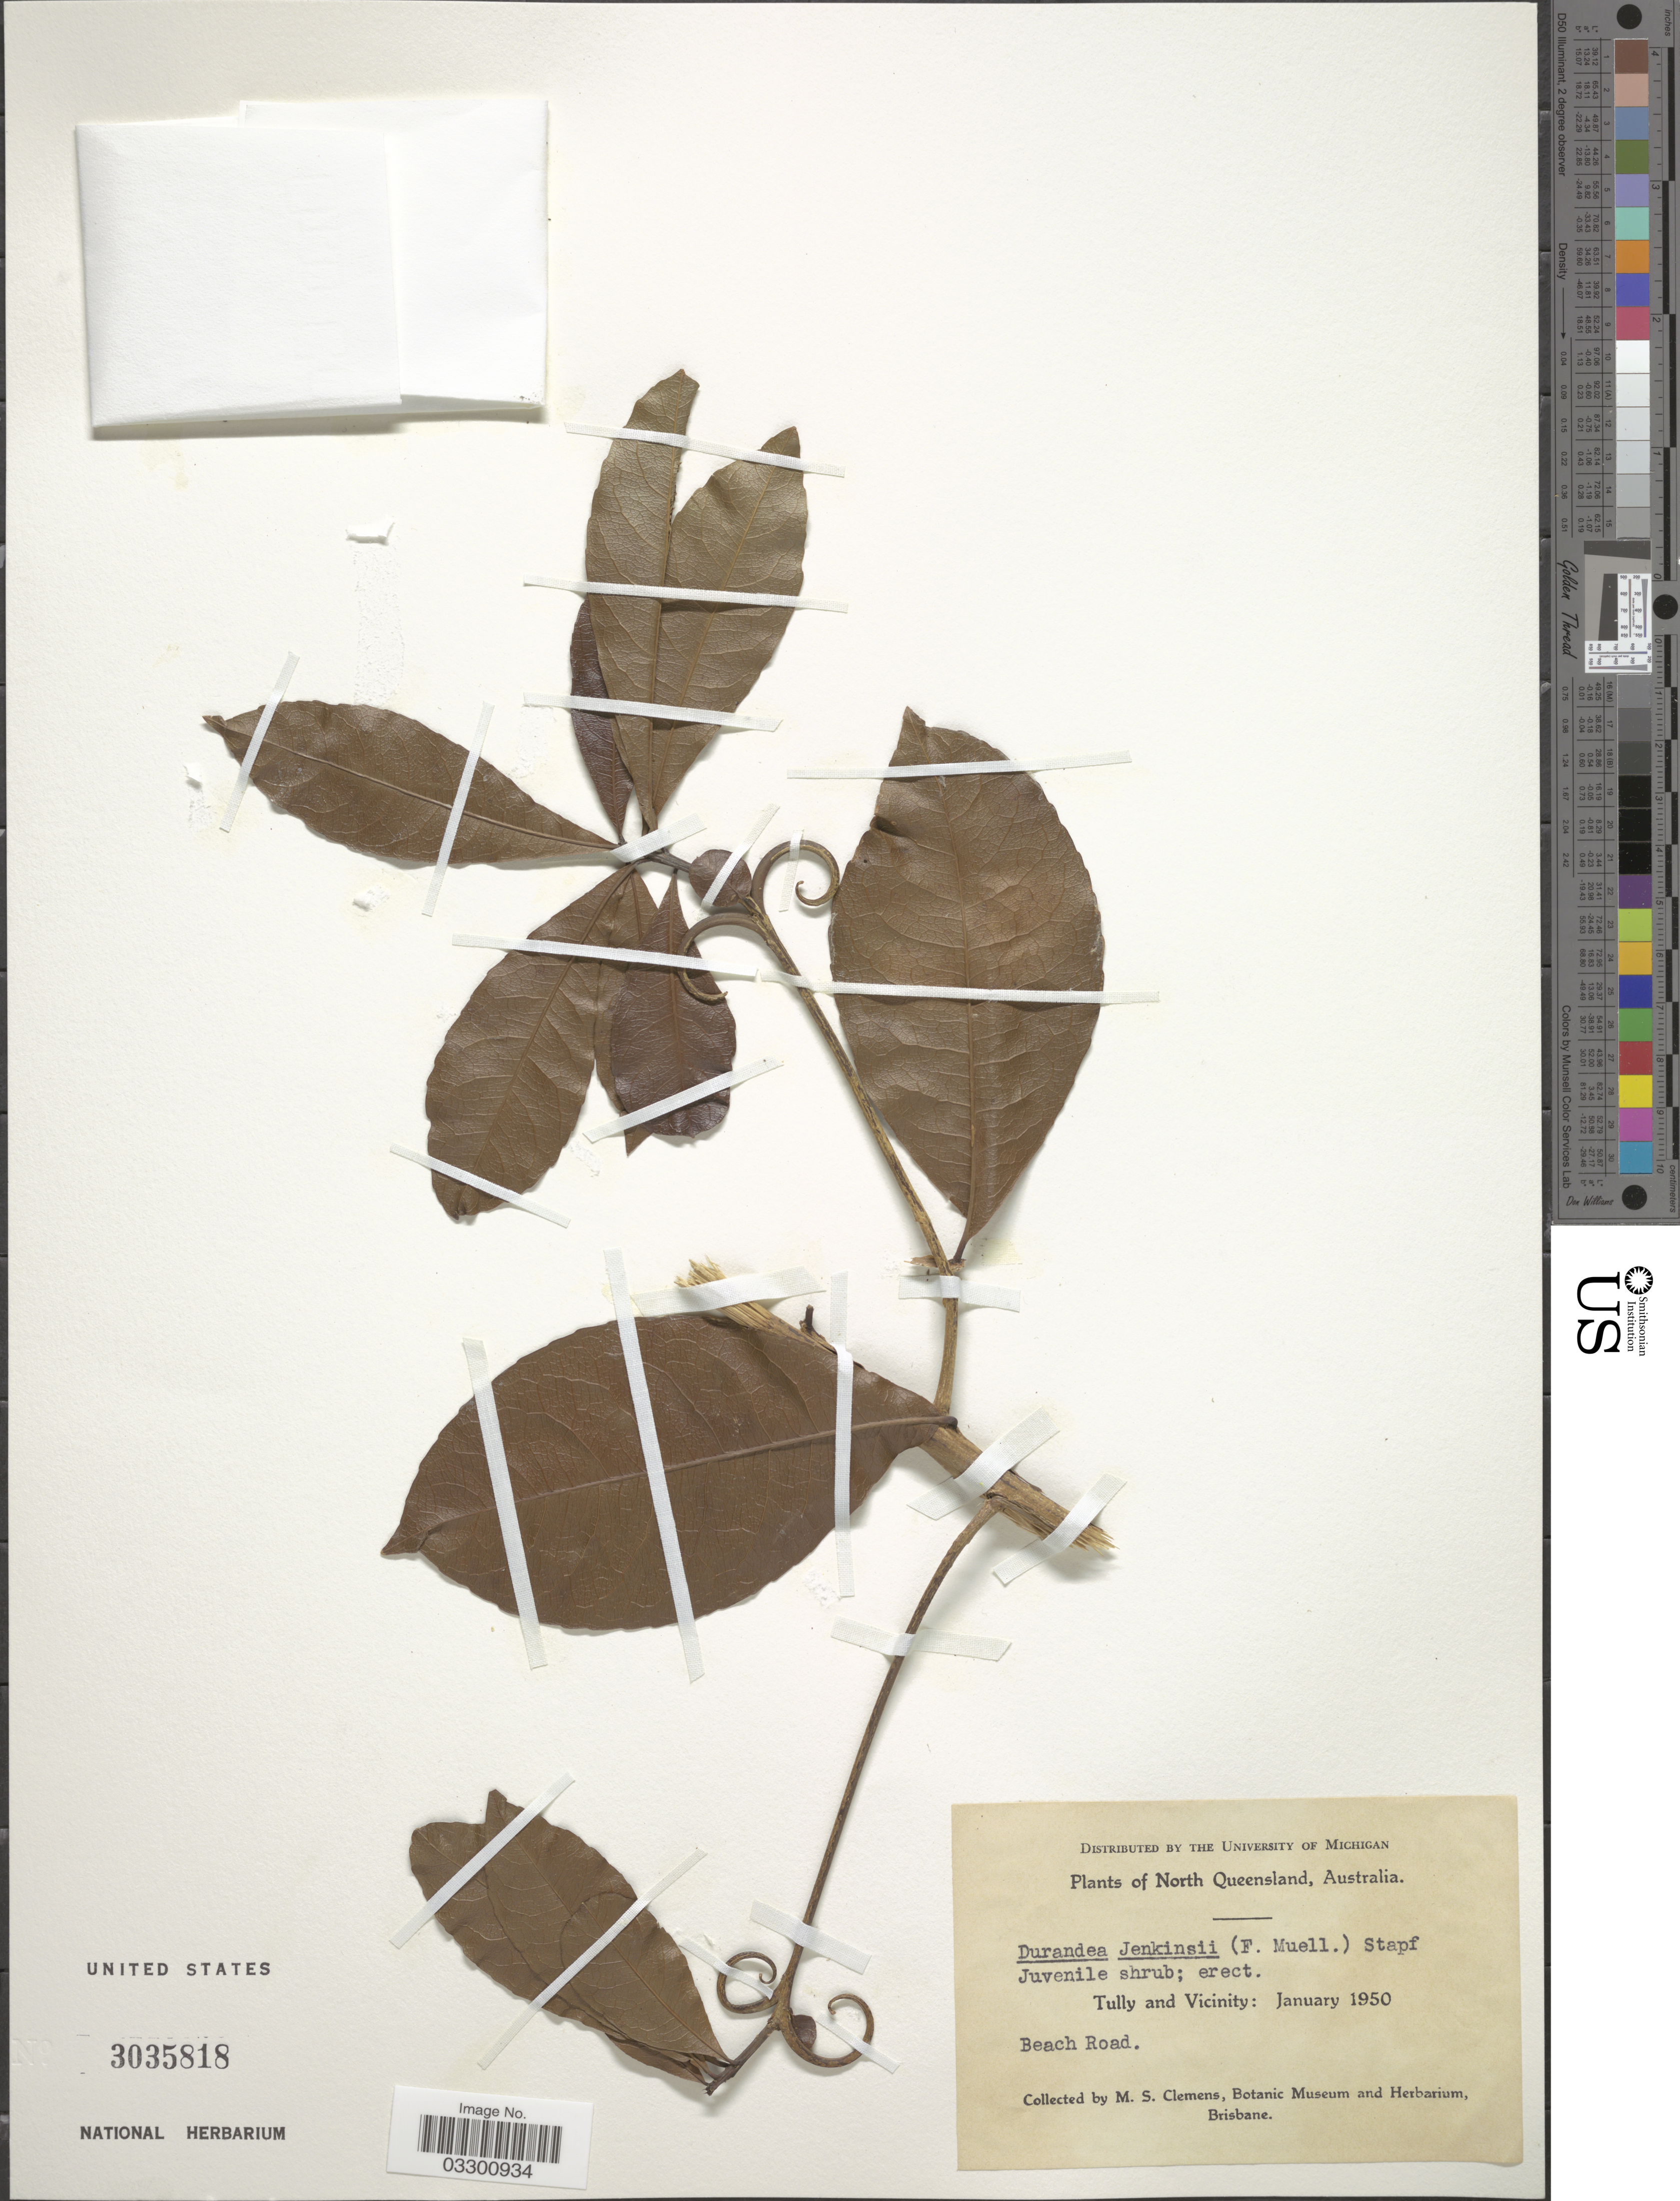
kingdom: Plantae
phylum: Tracheophyta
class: Magnoliopsida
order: Malpighiales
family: Linaceae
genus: Durandea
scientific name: Durandea jenkinsii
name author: (F. Muell.) Stapf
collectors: M. S. Clemens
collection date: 1950-01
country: Australia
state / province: Queensland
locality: North Queensland. Tully and Vicinity: Beach Road.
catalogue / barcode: US 3035818